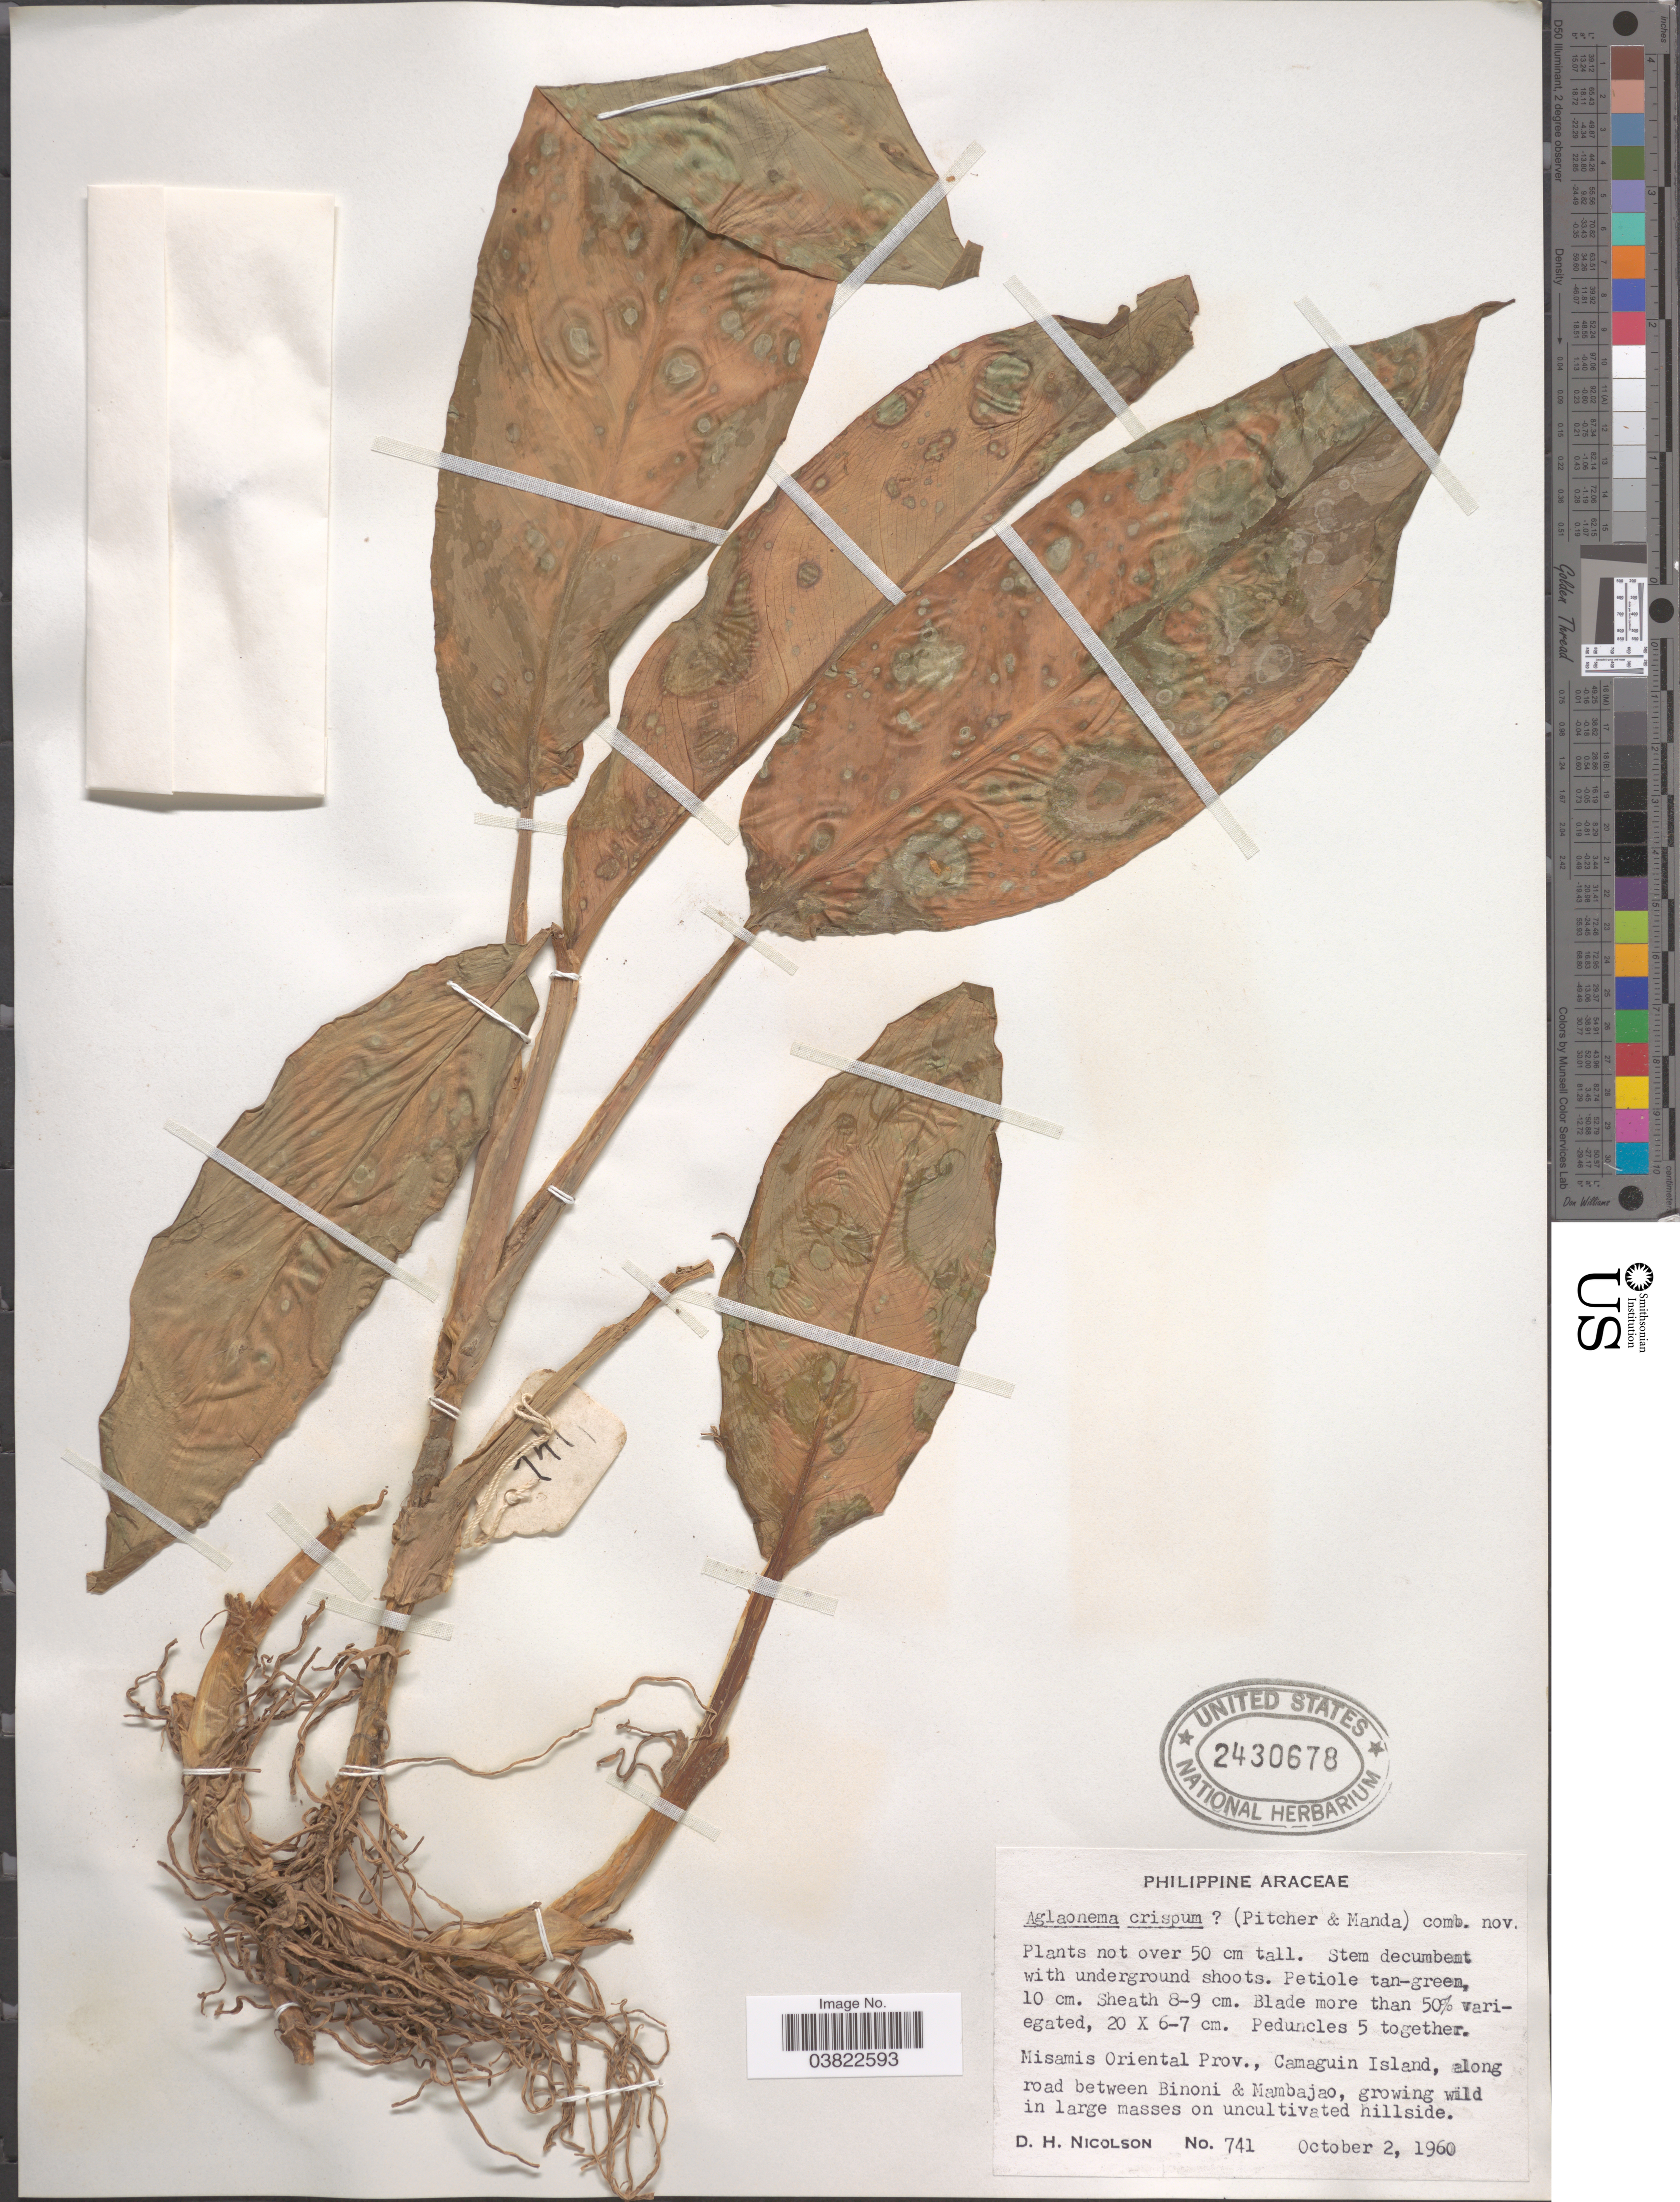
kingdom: Plantae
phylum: Tracheophyta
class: Liliopsida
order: Alismatales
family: Araceae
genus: Aglaonema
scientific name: Aglaonema crispum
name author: (Pitcher & Manda) Nicolson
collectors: D. H. Nicolson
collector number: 741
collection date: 1960-10-02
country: Philippines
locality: Misamis Oriental Prov., Camaguin Island, along road between Binoni & Mambajao.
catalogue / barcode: US 2430678